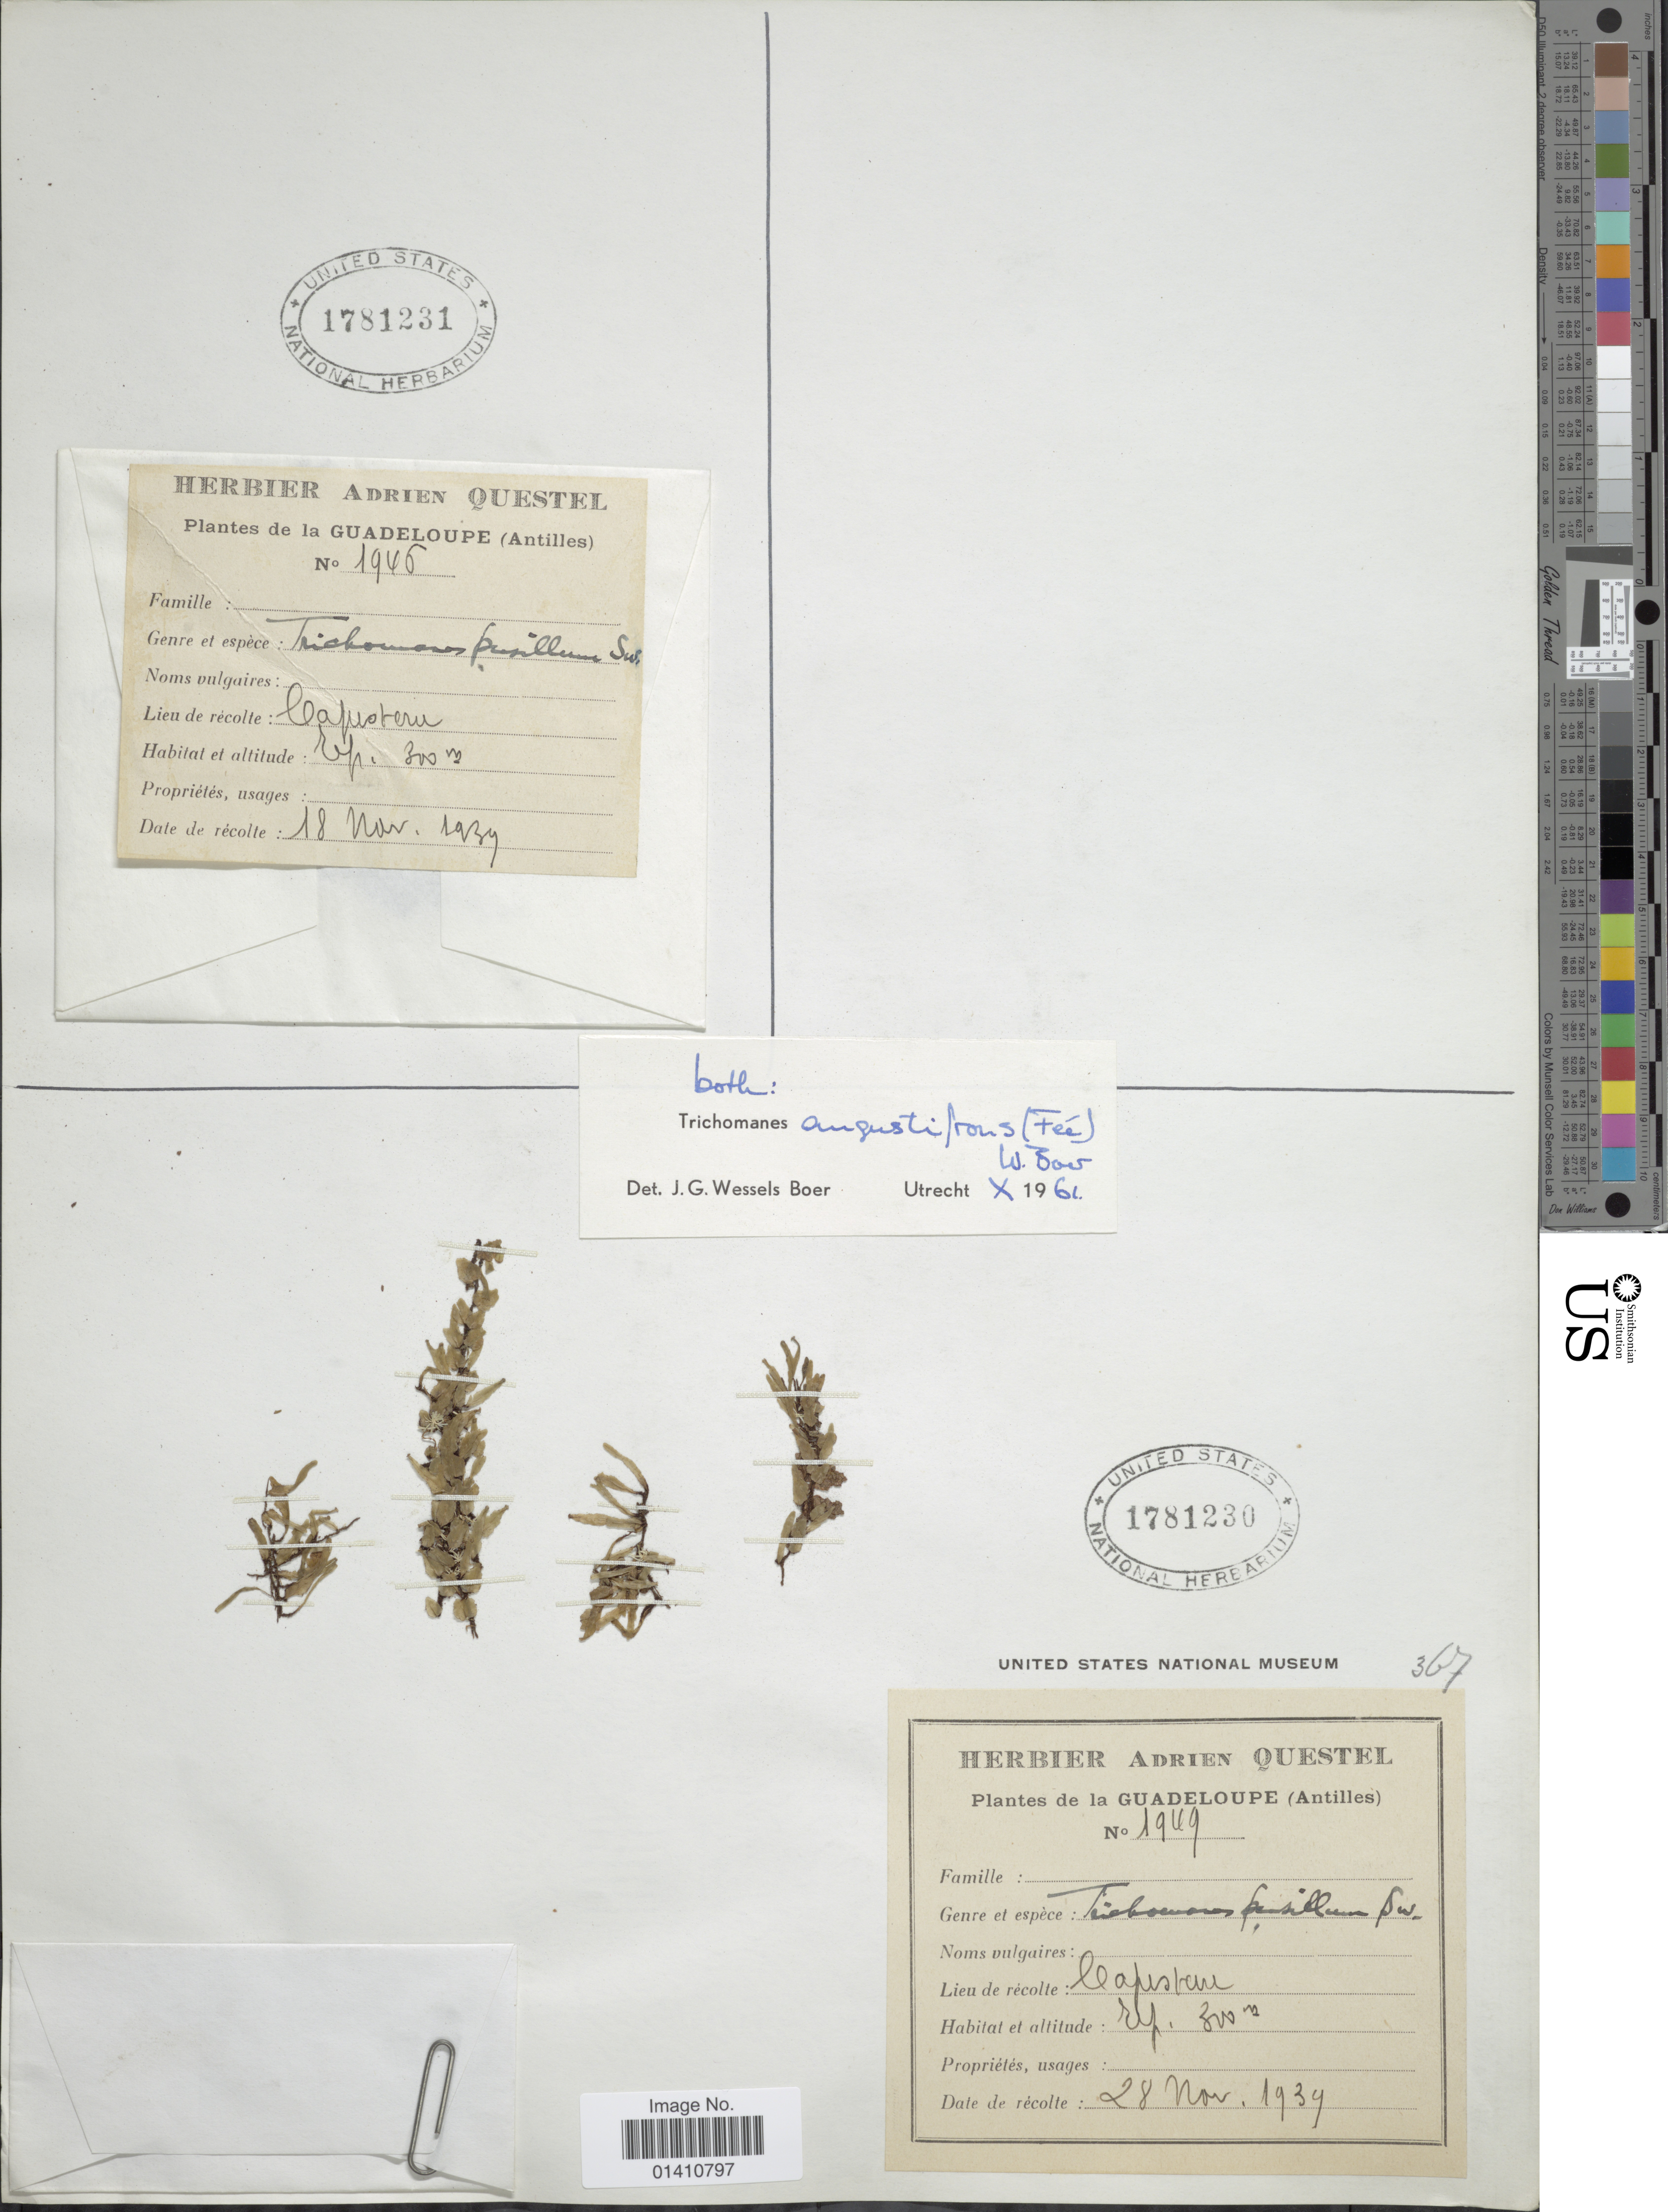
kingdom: Plantae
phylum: Tracheophyta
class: Polypodiopsida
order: Hymenophyllales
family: Hymenophyllaceae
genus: Didymoglossum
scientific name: Didymoglossum angustifrons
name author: Fée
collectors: A. Questel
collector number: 1949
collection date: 1939-11-28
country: Guadeloupe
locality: Antilles, Capesterre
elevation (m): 300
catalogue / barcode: US 1781230